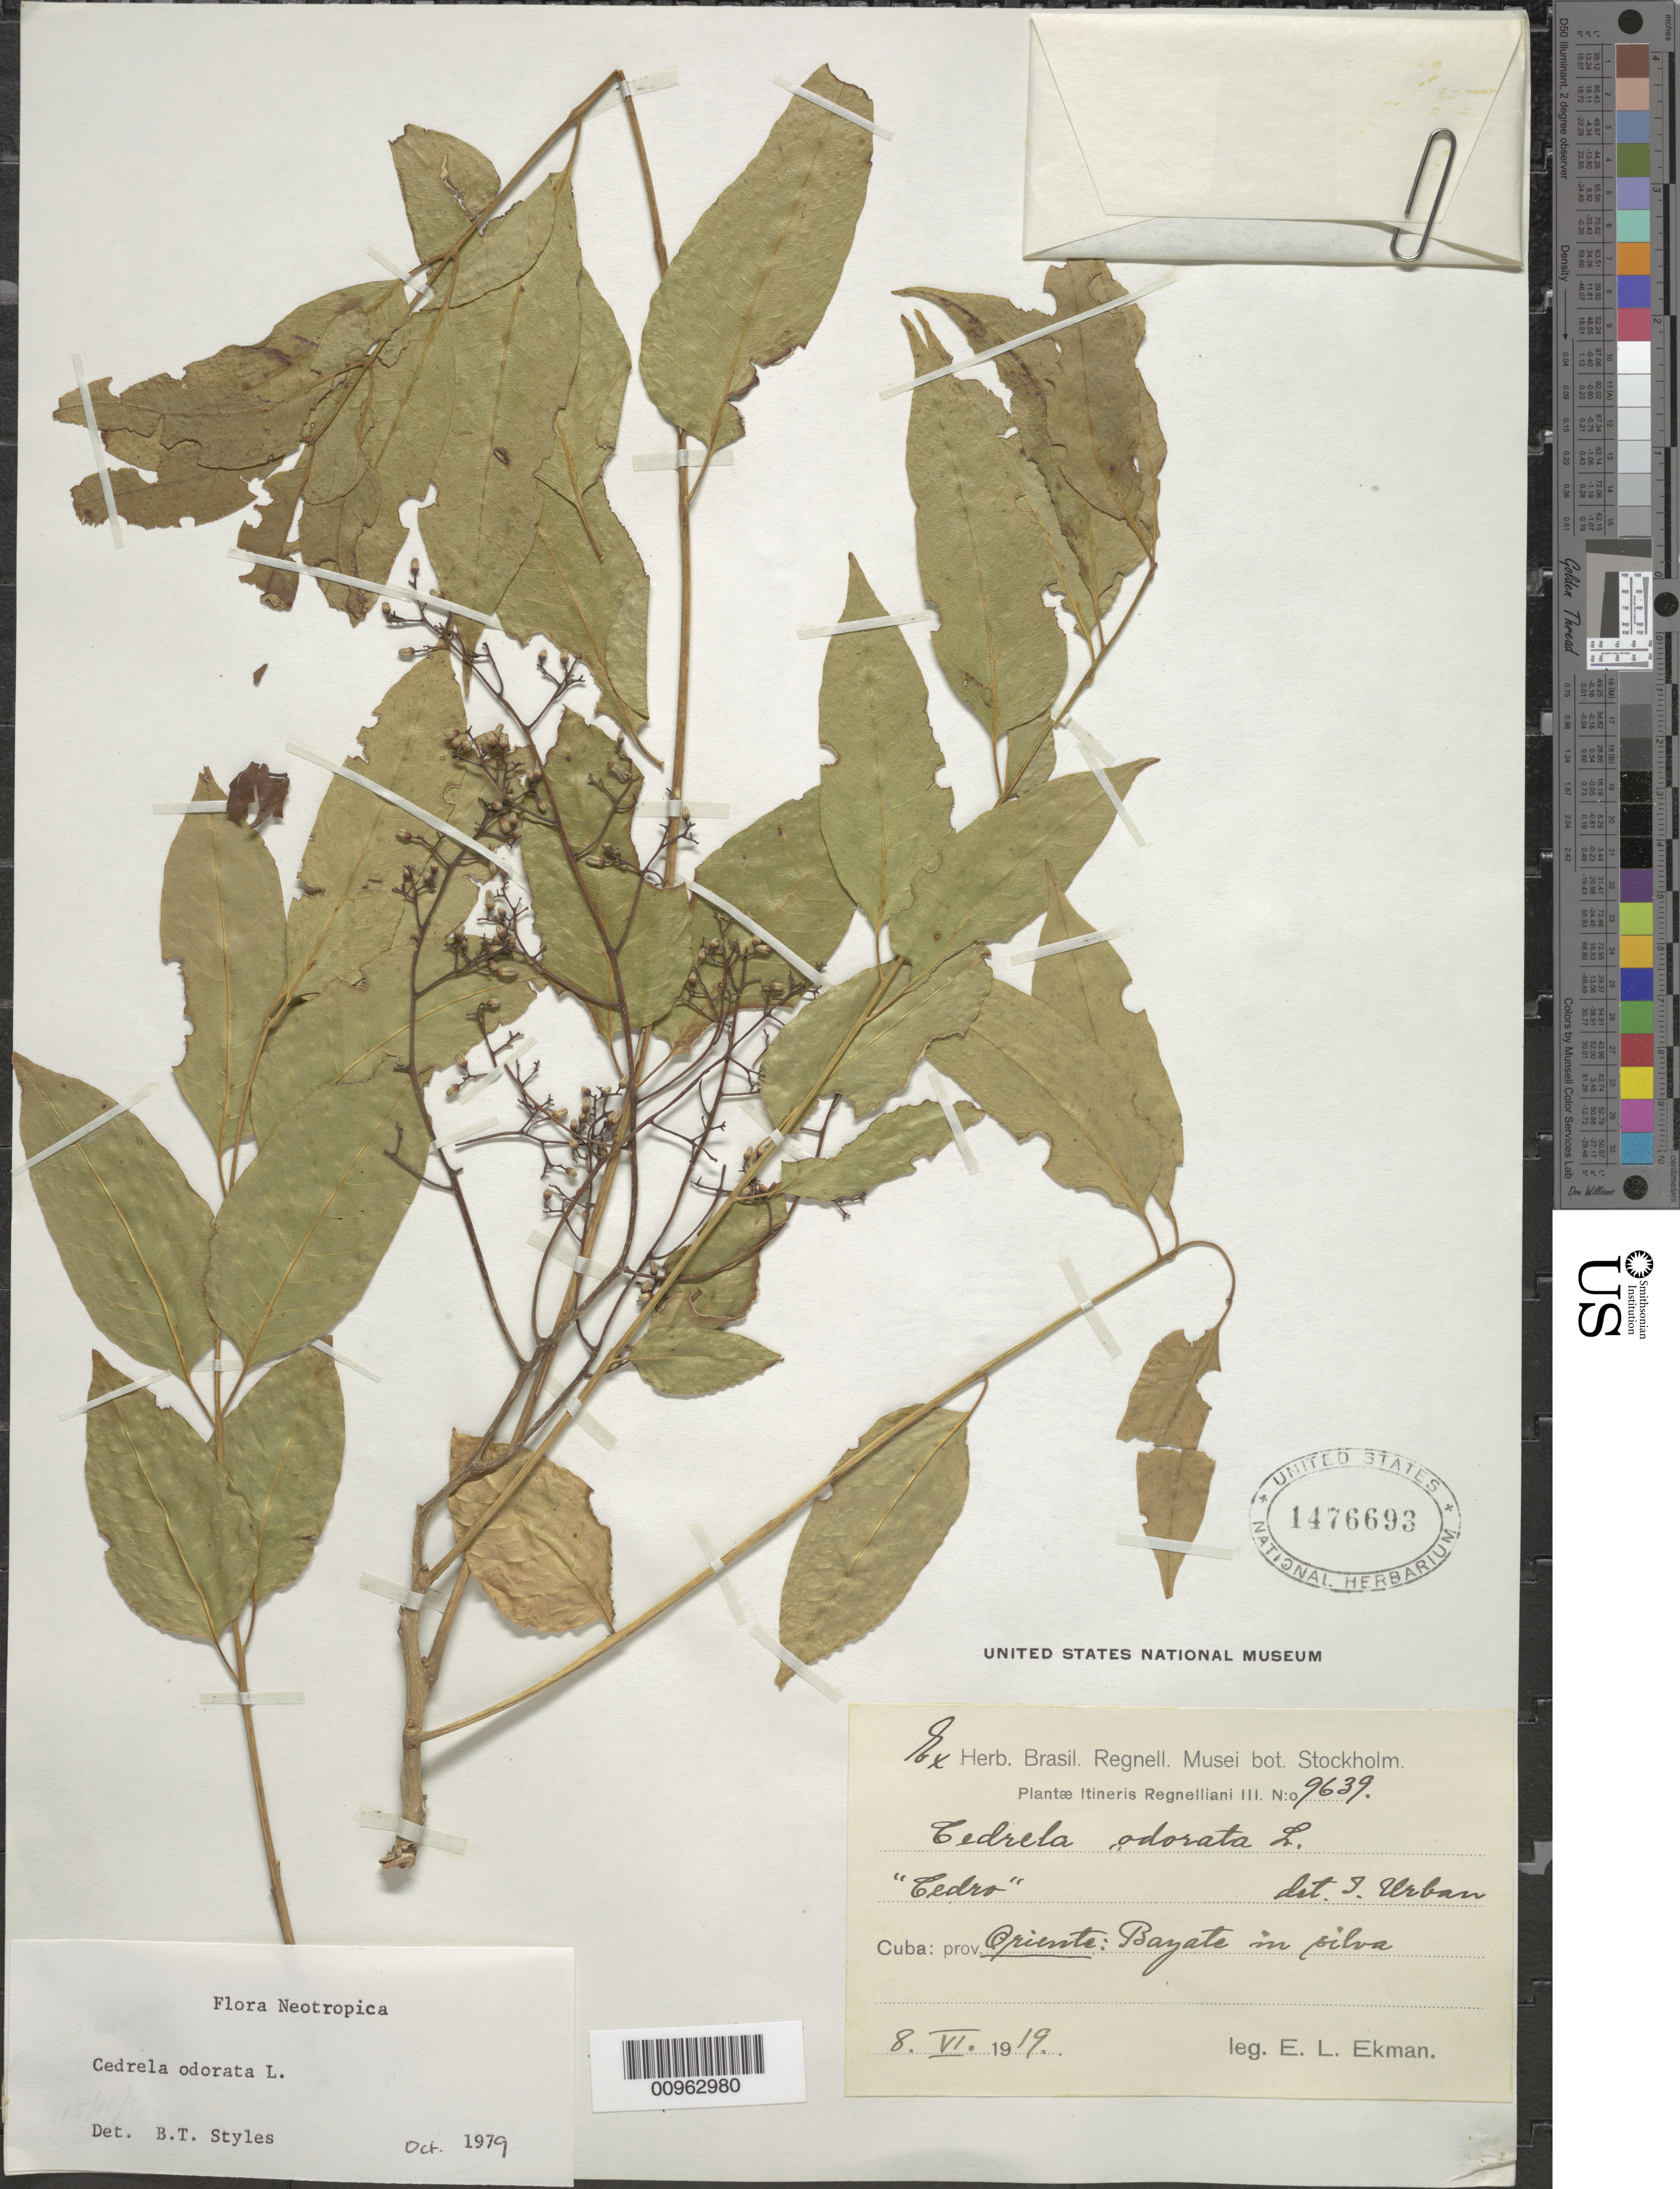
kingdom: Plantae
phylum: Tracheophyta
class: Magnoliopsida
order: Sapindales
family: Meliaceae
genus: Cedrela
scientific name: Cedrela odorata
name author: L.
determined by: Styles, B. T.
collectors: E. L. Ekman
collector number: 9639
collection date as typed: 08 Jun 1919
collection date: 1919-06-08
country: Cuba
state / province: Oriente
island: Cuba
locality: Bayate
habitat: In sylvis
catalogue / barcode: US 1476693